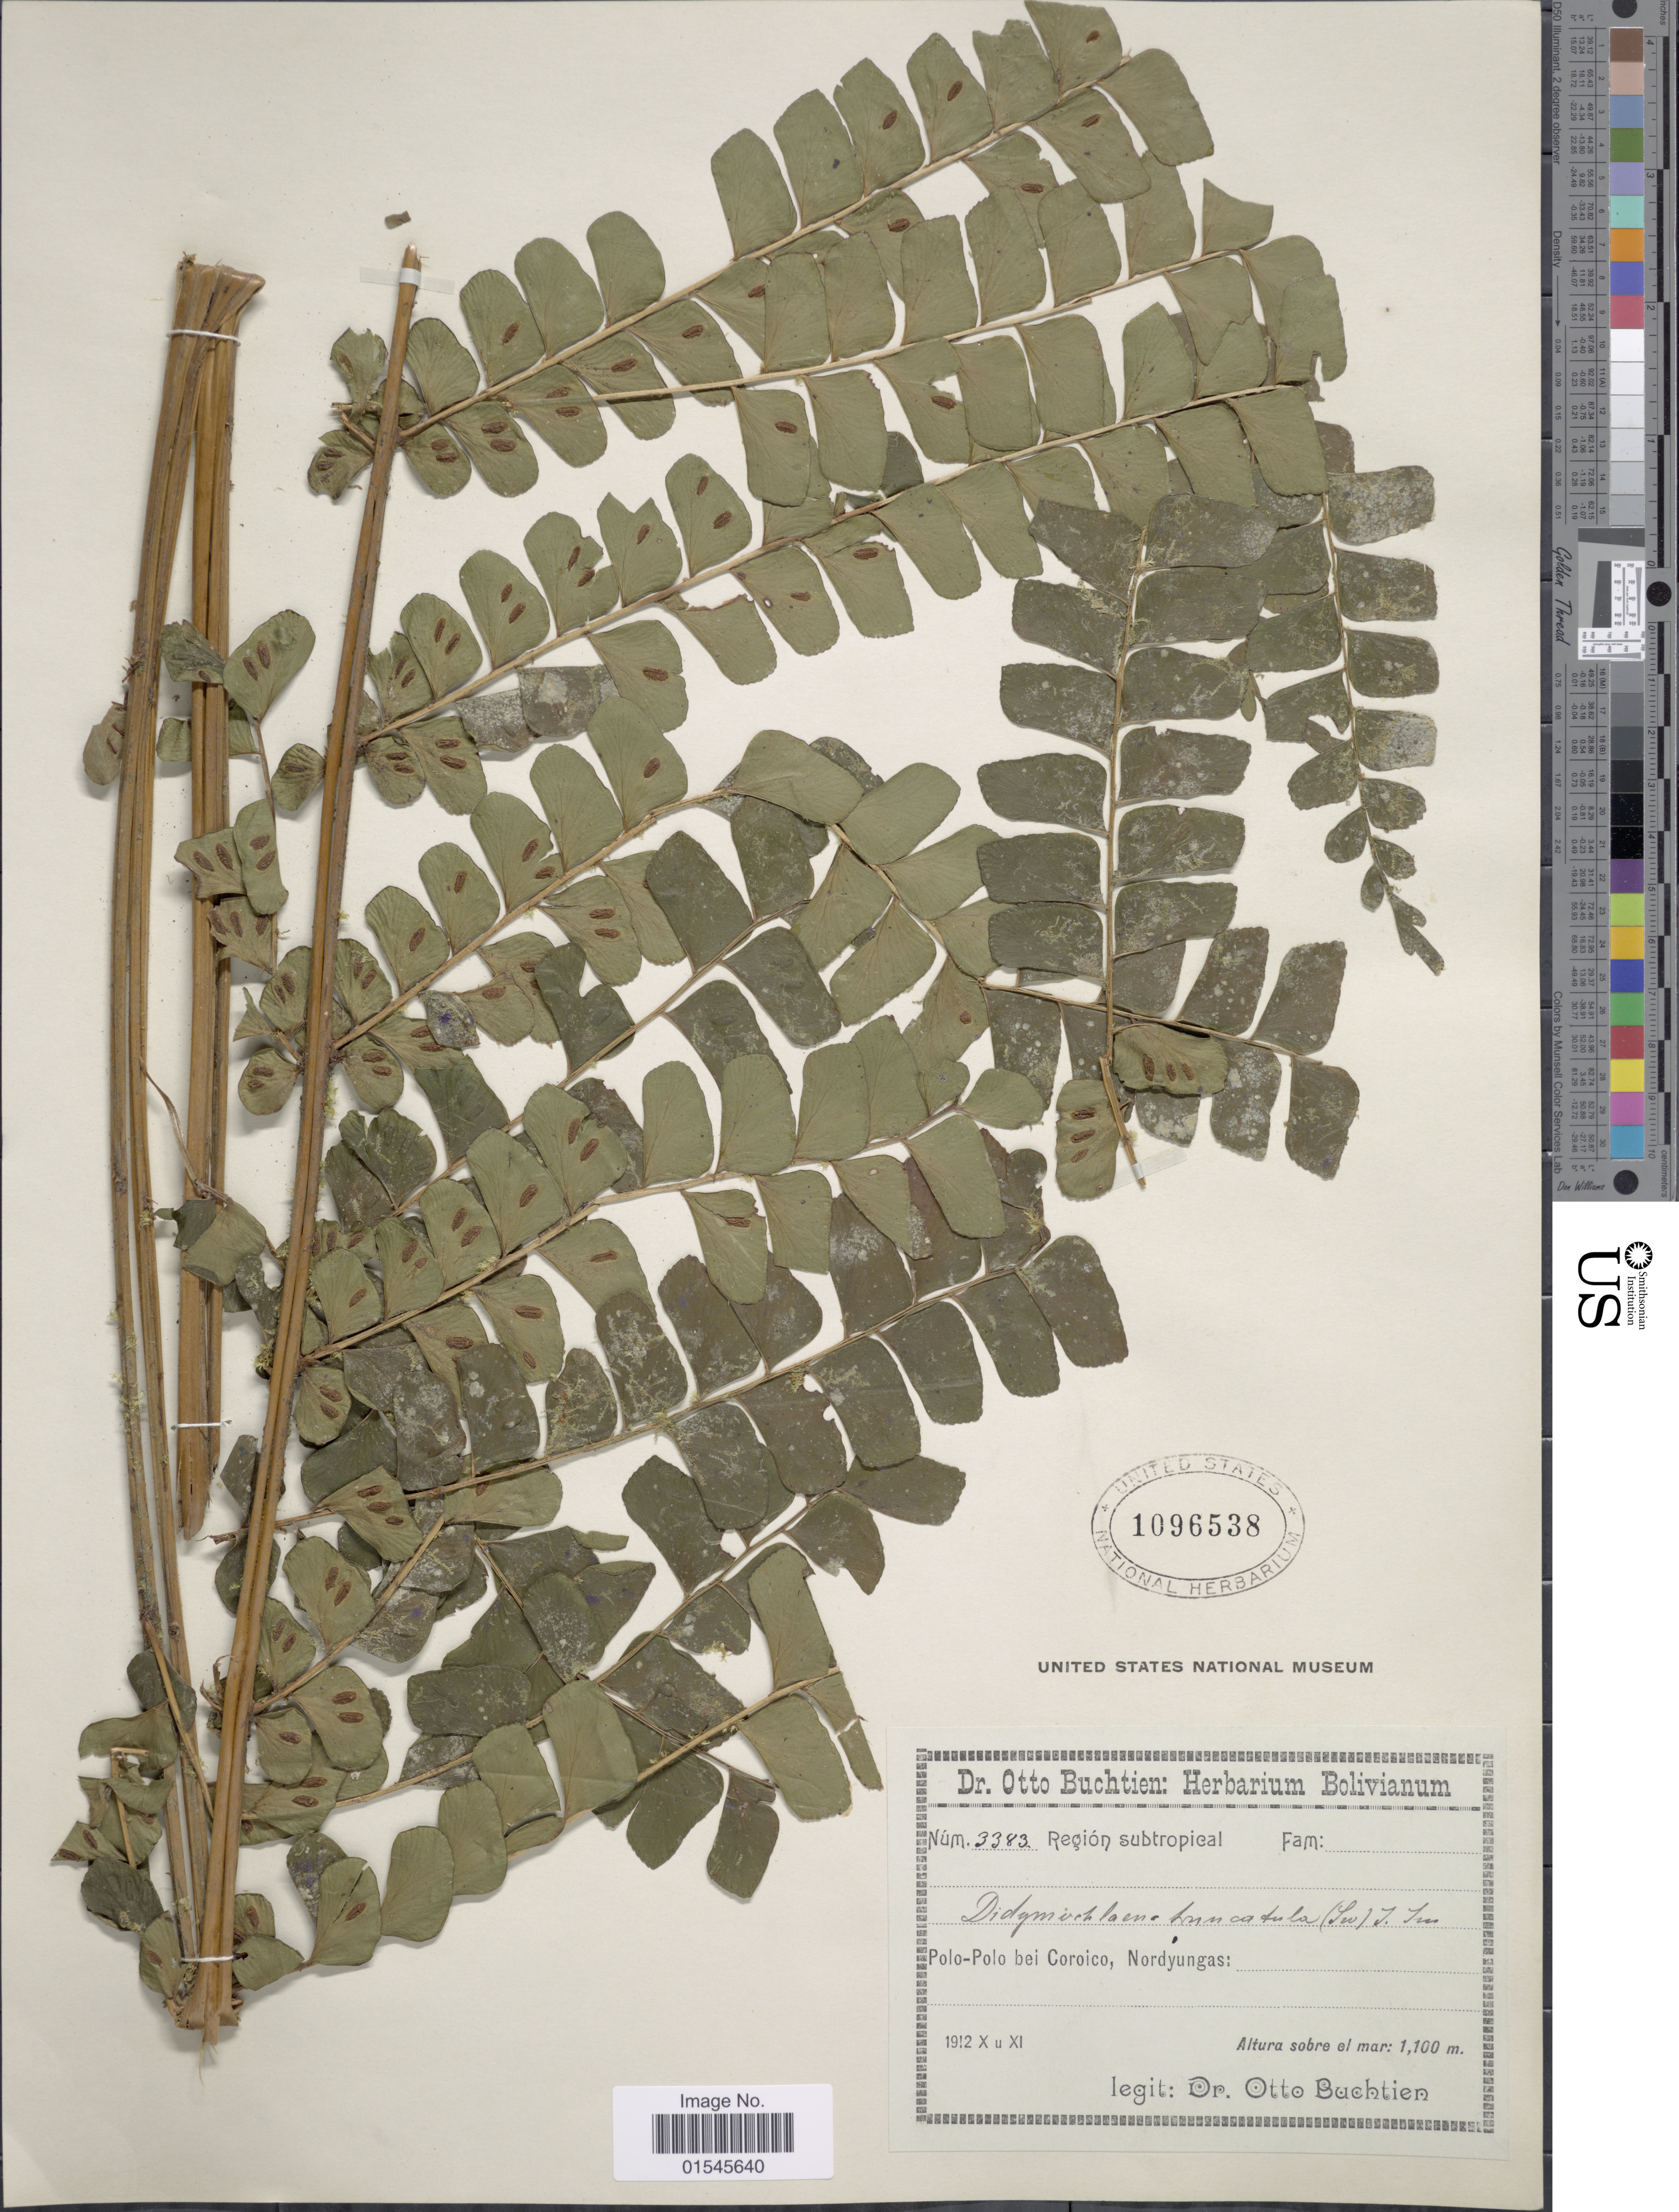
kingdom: Plantae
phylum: Tracheophyta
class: Polypodiopsida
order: Polypodiales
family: Didymochlaenaceae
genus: Didymochlaena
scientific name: Didymochlaena truncatula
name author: (Sw.) J. Sm.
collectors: O. Buchtien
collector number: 3383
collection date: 1912-10/1912-11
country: Bolivia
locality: Polo-Polo bei Coroico, Nordyungas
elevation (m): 1100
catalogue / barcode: US 1096538